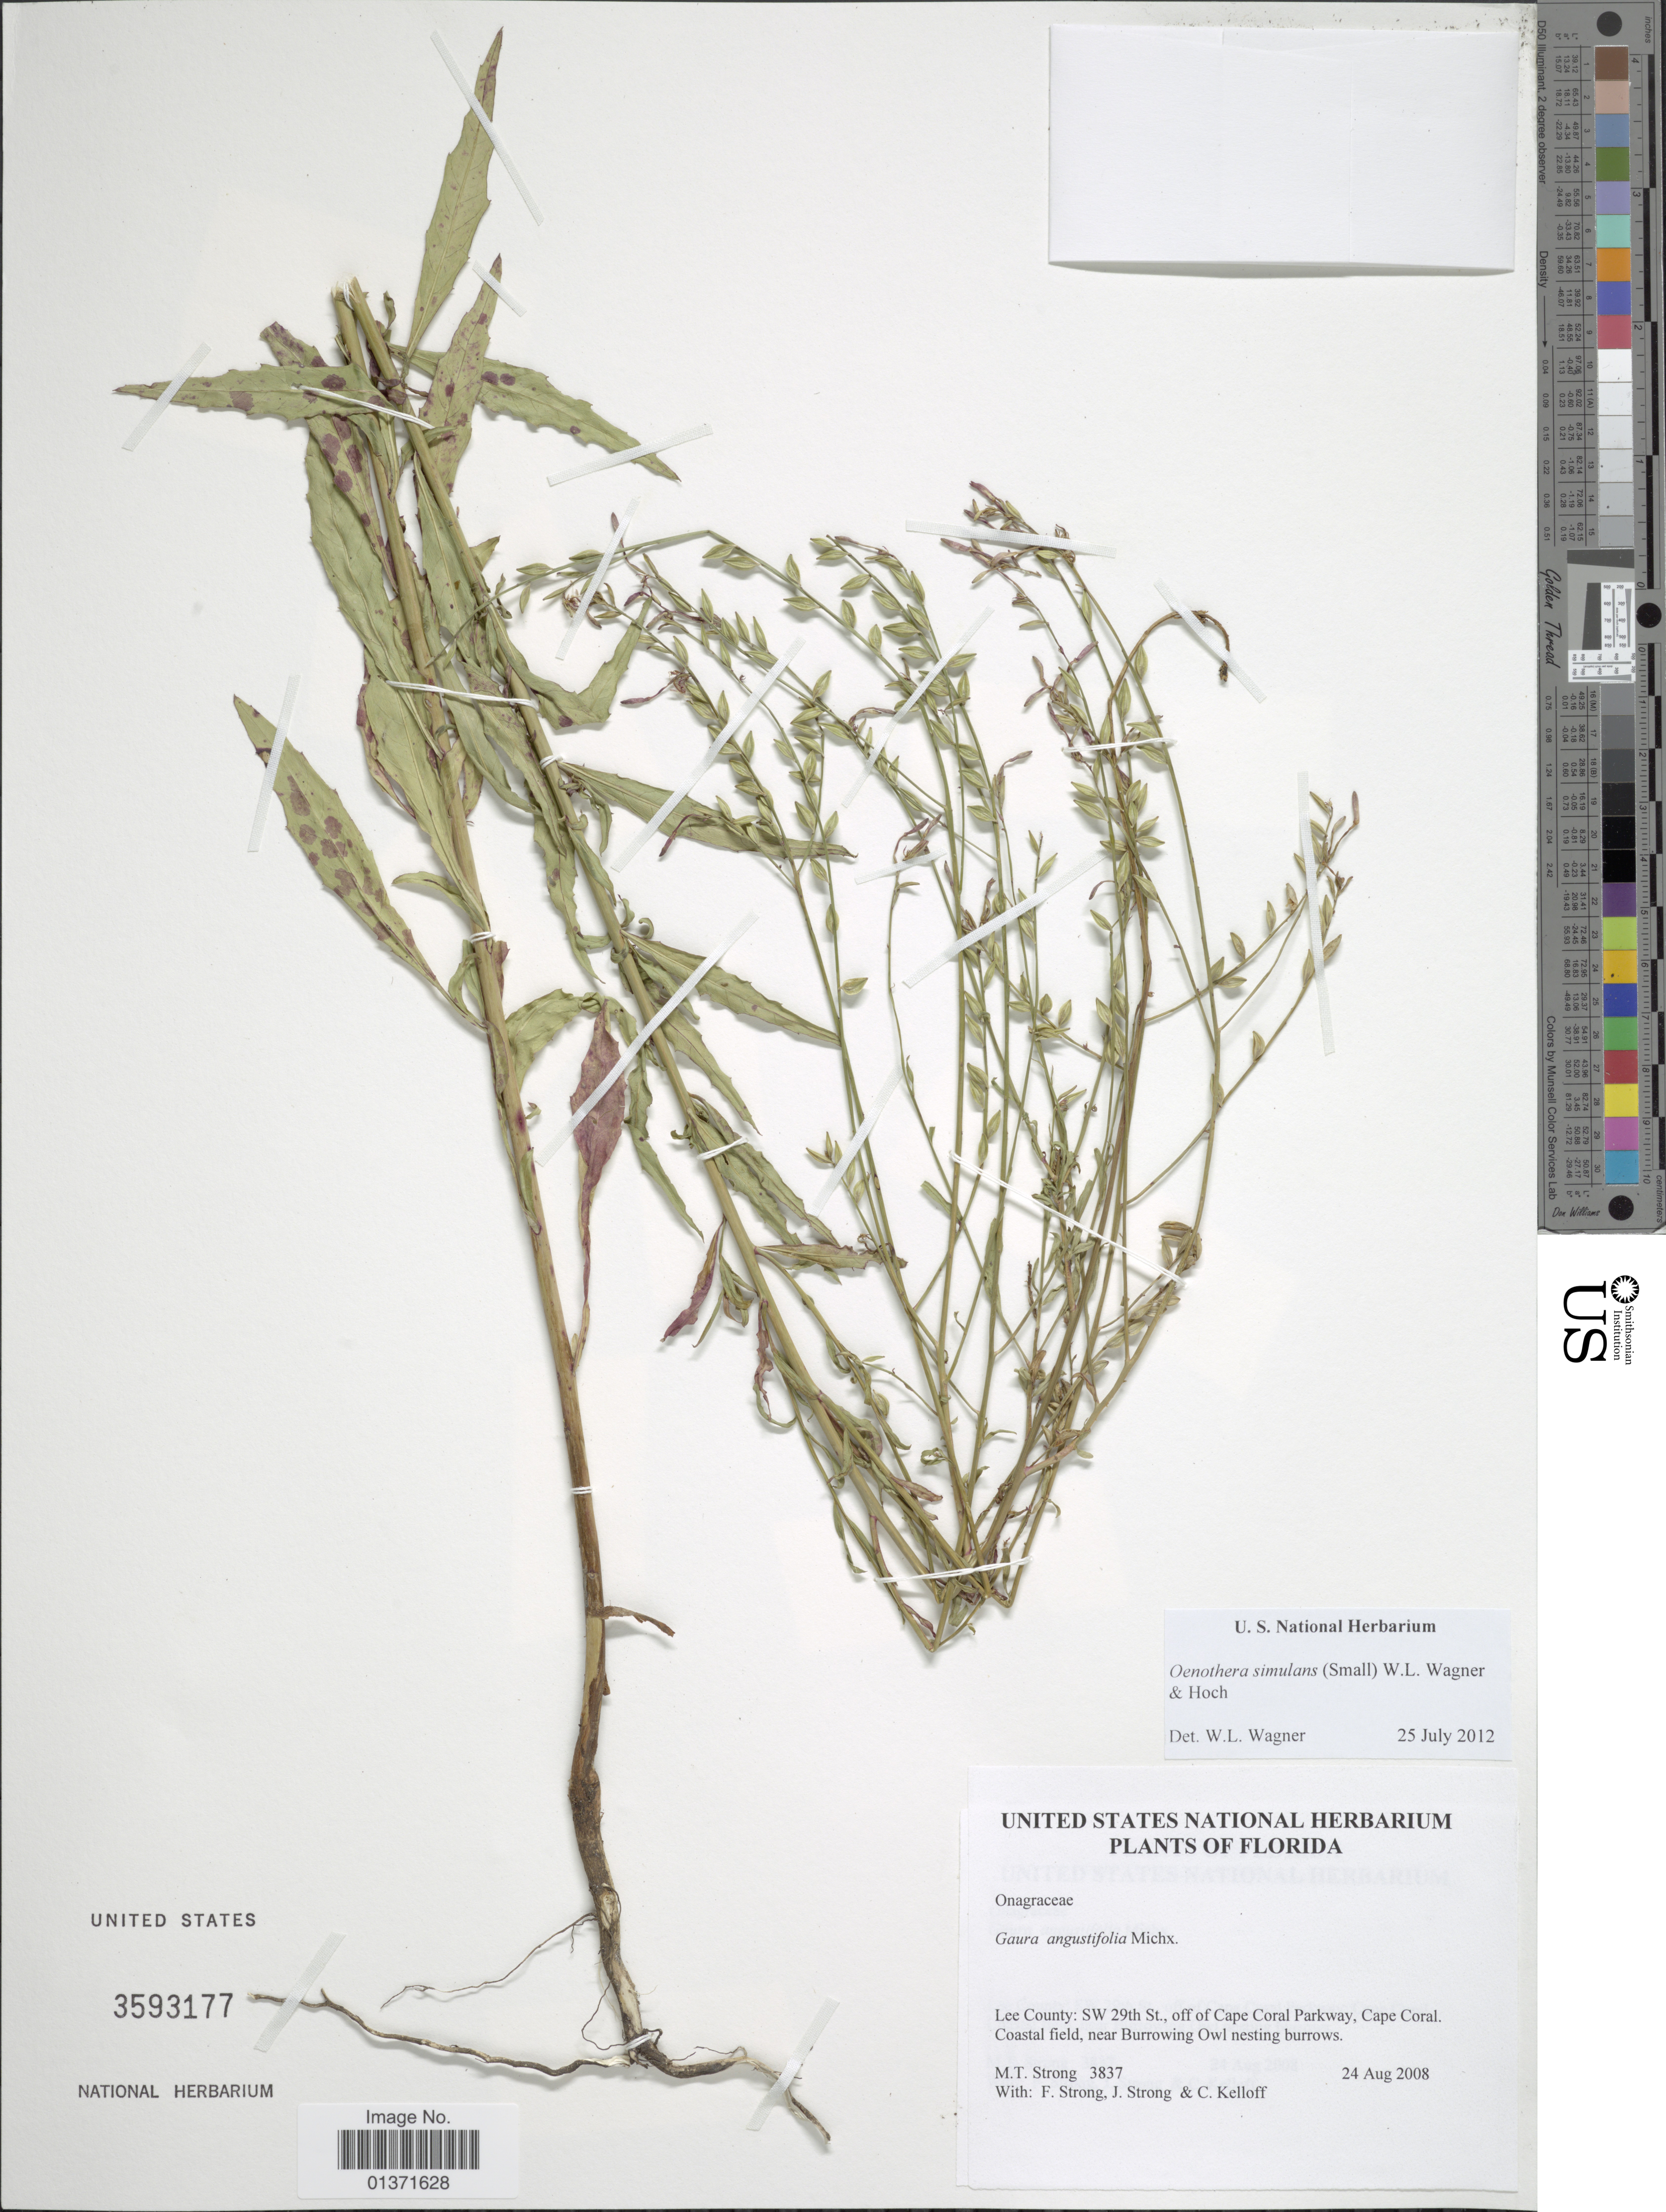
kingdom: Plantae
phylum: Tracheophyta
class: Magnoliopsida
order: Myrtales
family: Onagraceae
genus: Oenothera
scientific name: Oenothera simulans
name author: Michx.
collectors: M. T. Strong, F. Strong, J. Strong & C. L. Kelloff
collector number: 3837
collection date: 2008-08-24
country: United States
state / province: Florida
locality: Florida, Lee County; SW 29th St., off of Cape Coral Parkway, Cape Coral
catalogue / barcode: US 3593177